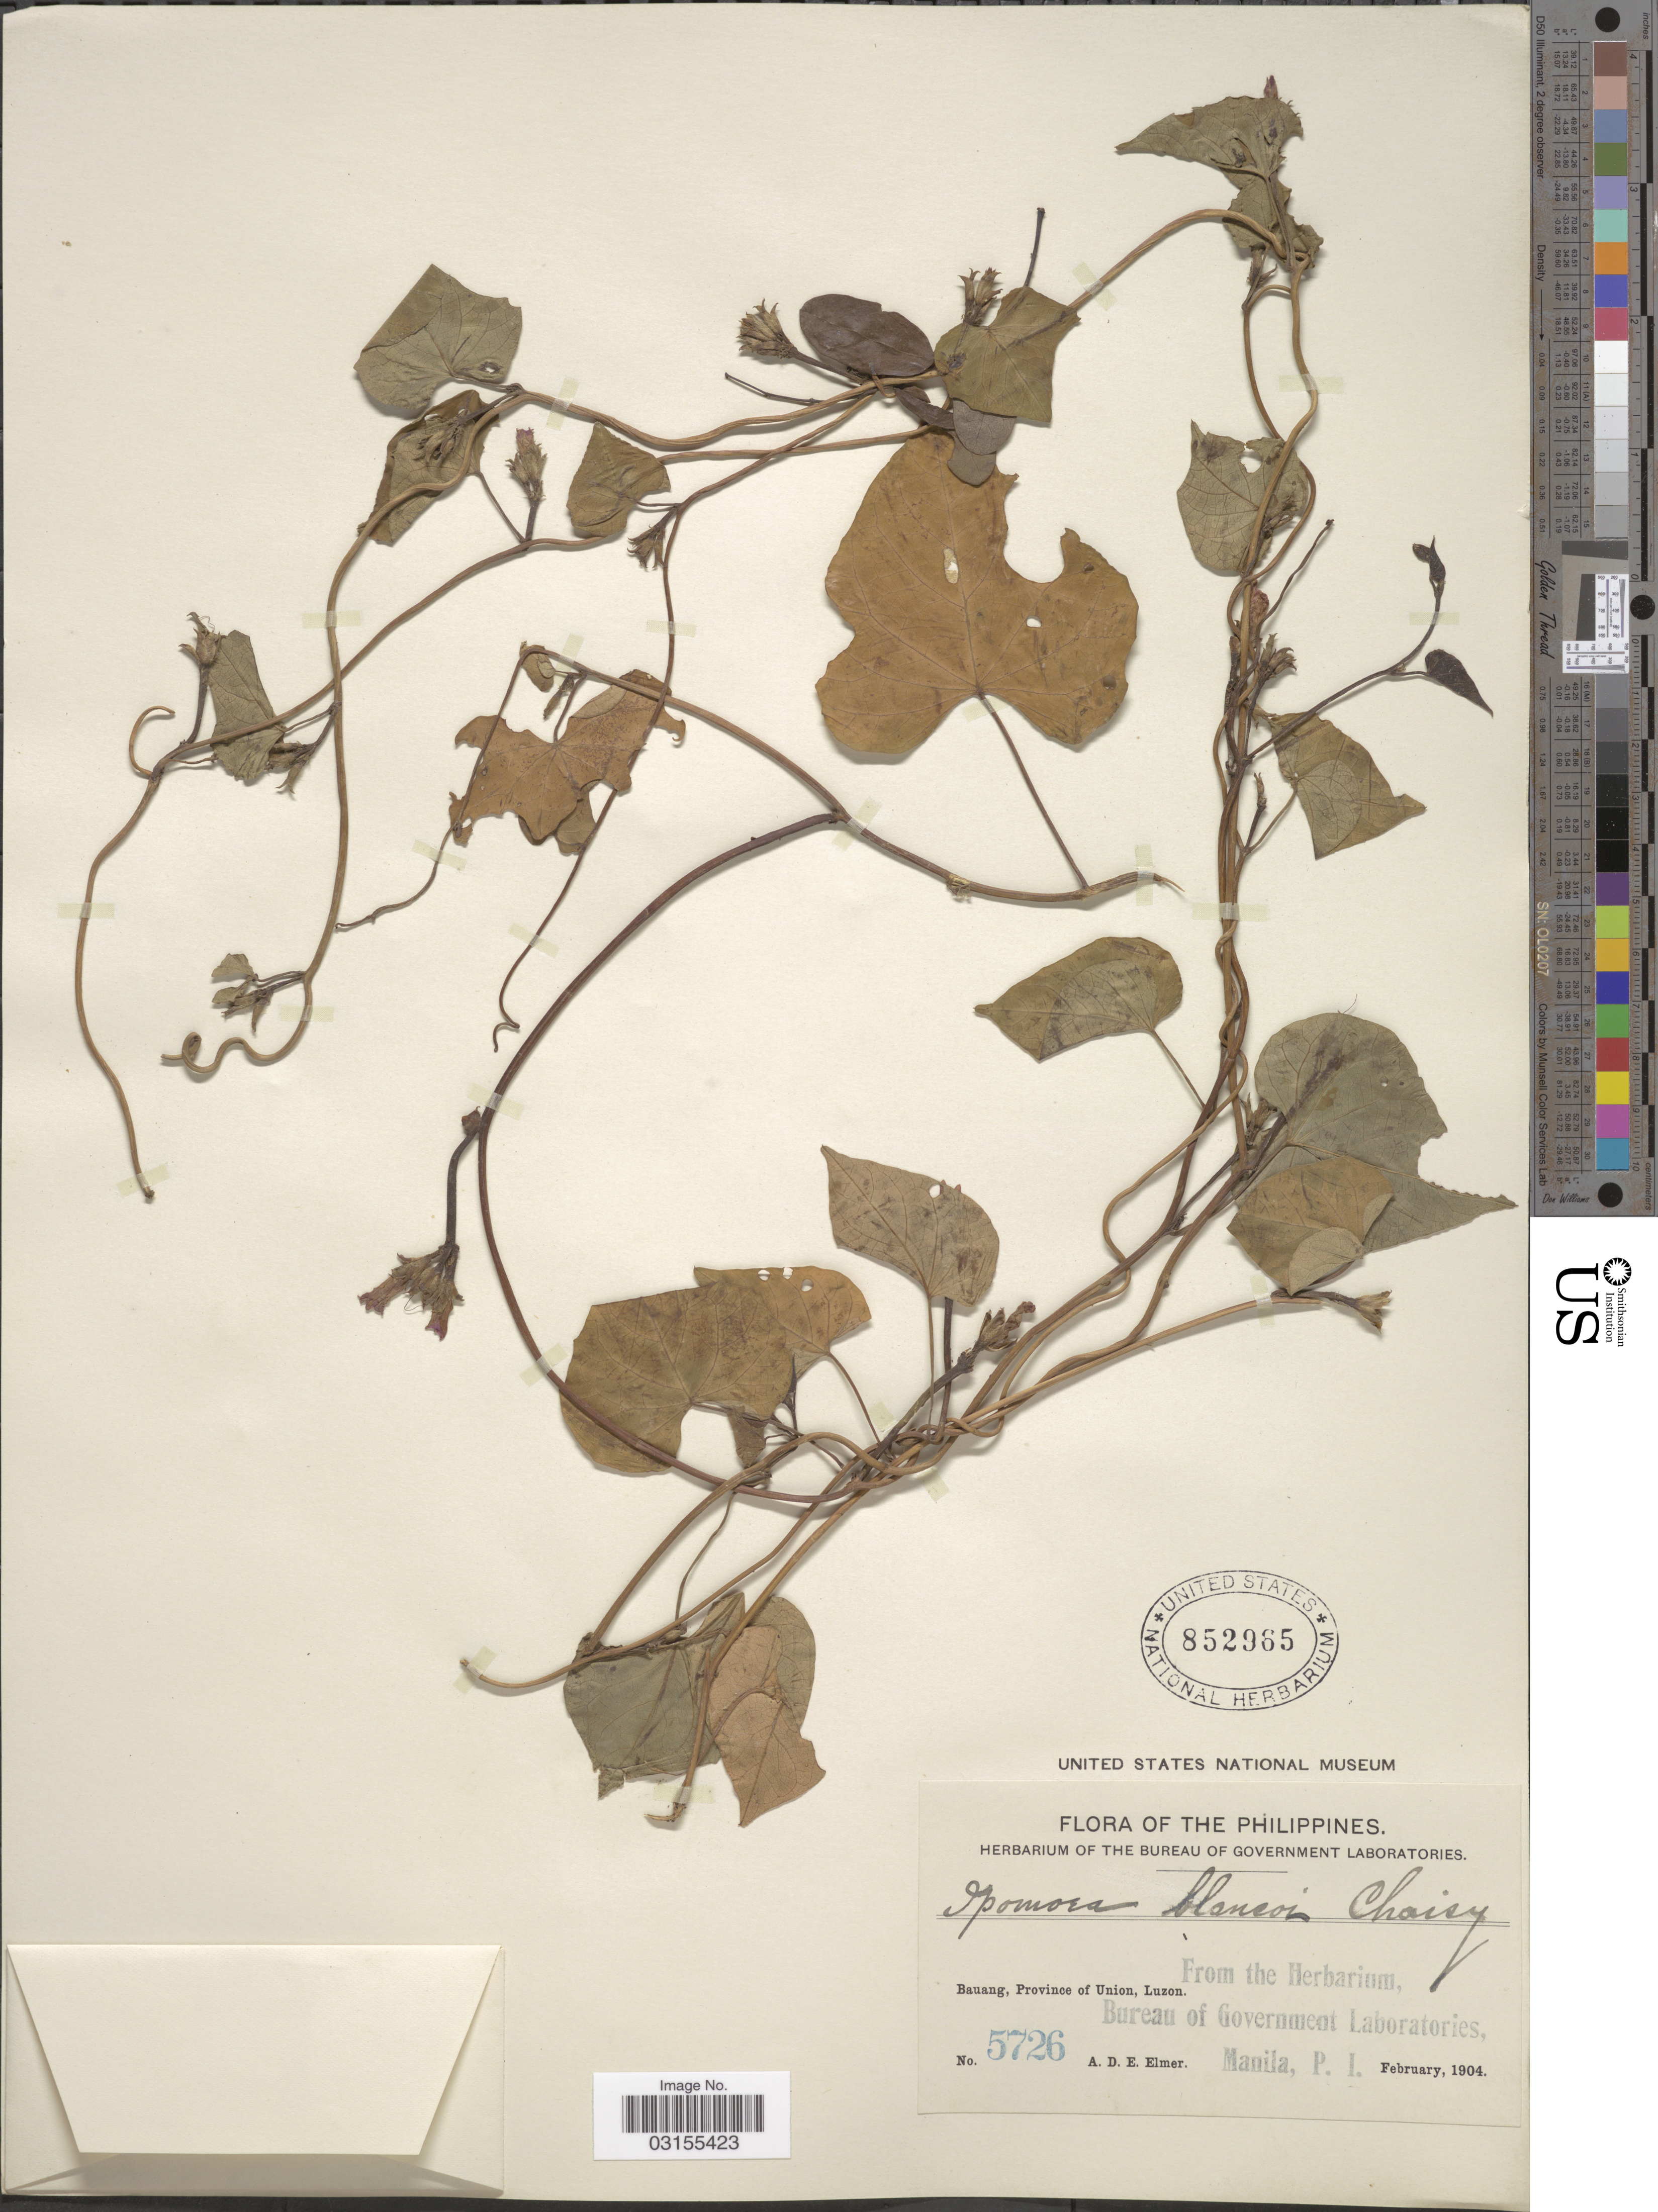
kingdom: Plantae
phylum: Tracheophyta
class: Magnoliopsida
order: Solanales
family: Convolvulaceae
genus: Ipomoea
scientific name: Ipomoea triloba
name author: L.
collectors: A. D. E. Elmer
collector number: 5726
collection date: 1904-02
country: Philippines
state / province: Ilocos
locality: Bauang, Province of Union, Luzon.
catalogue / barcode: US 852965